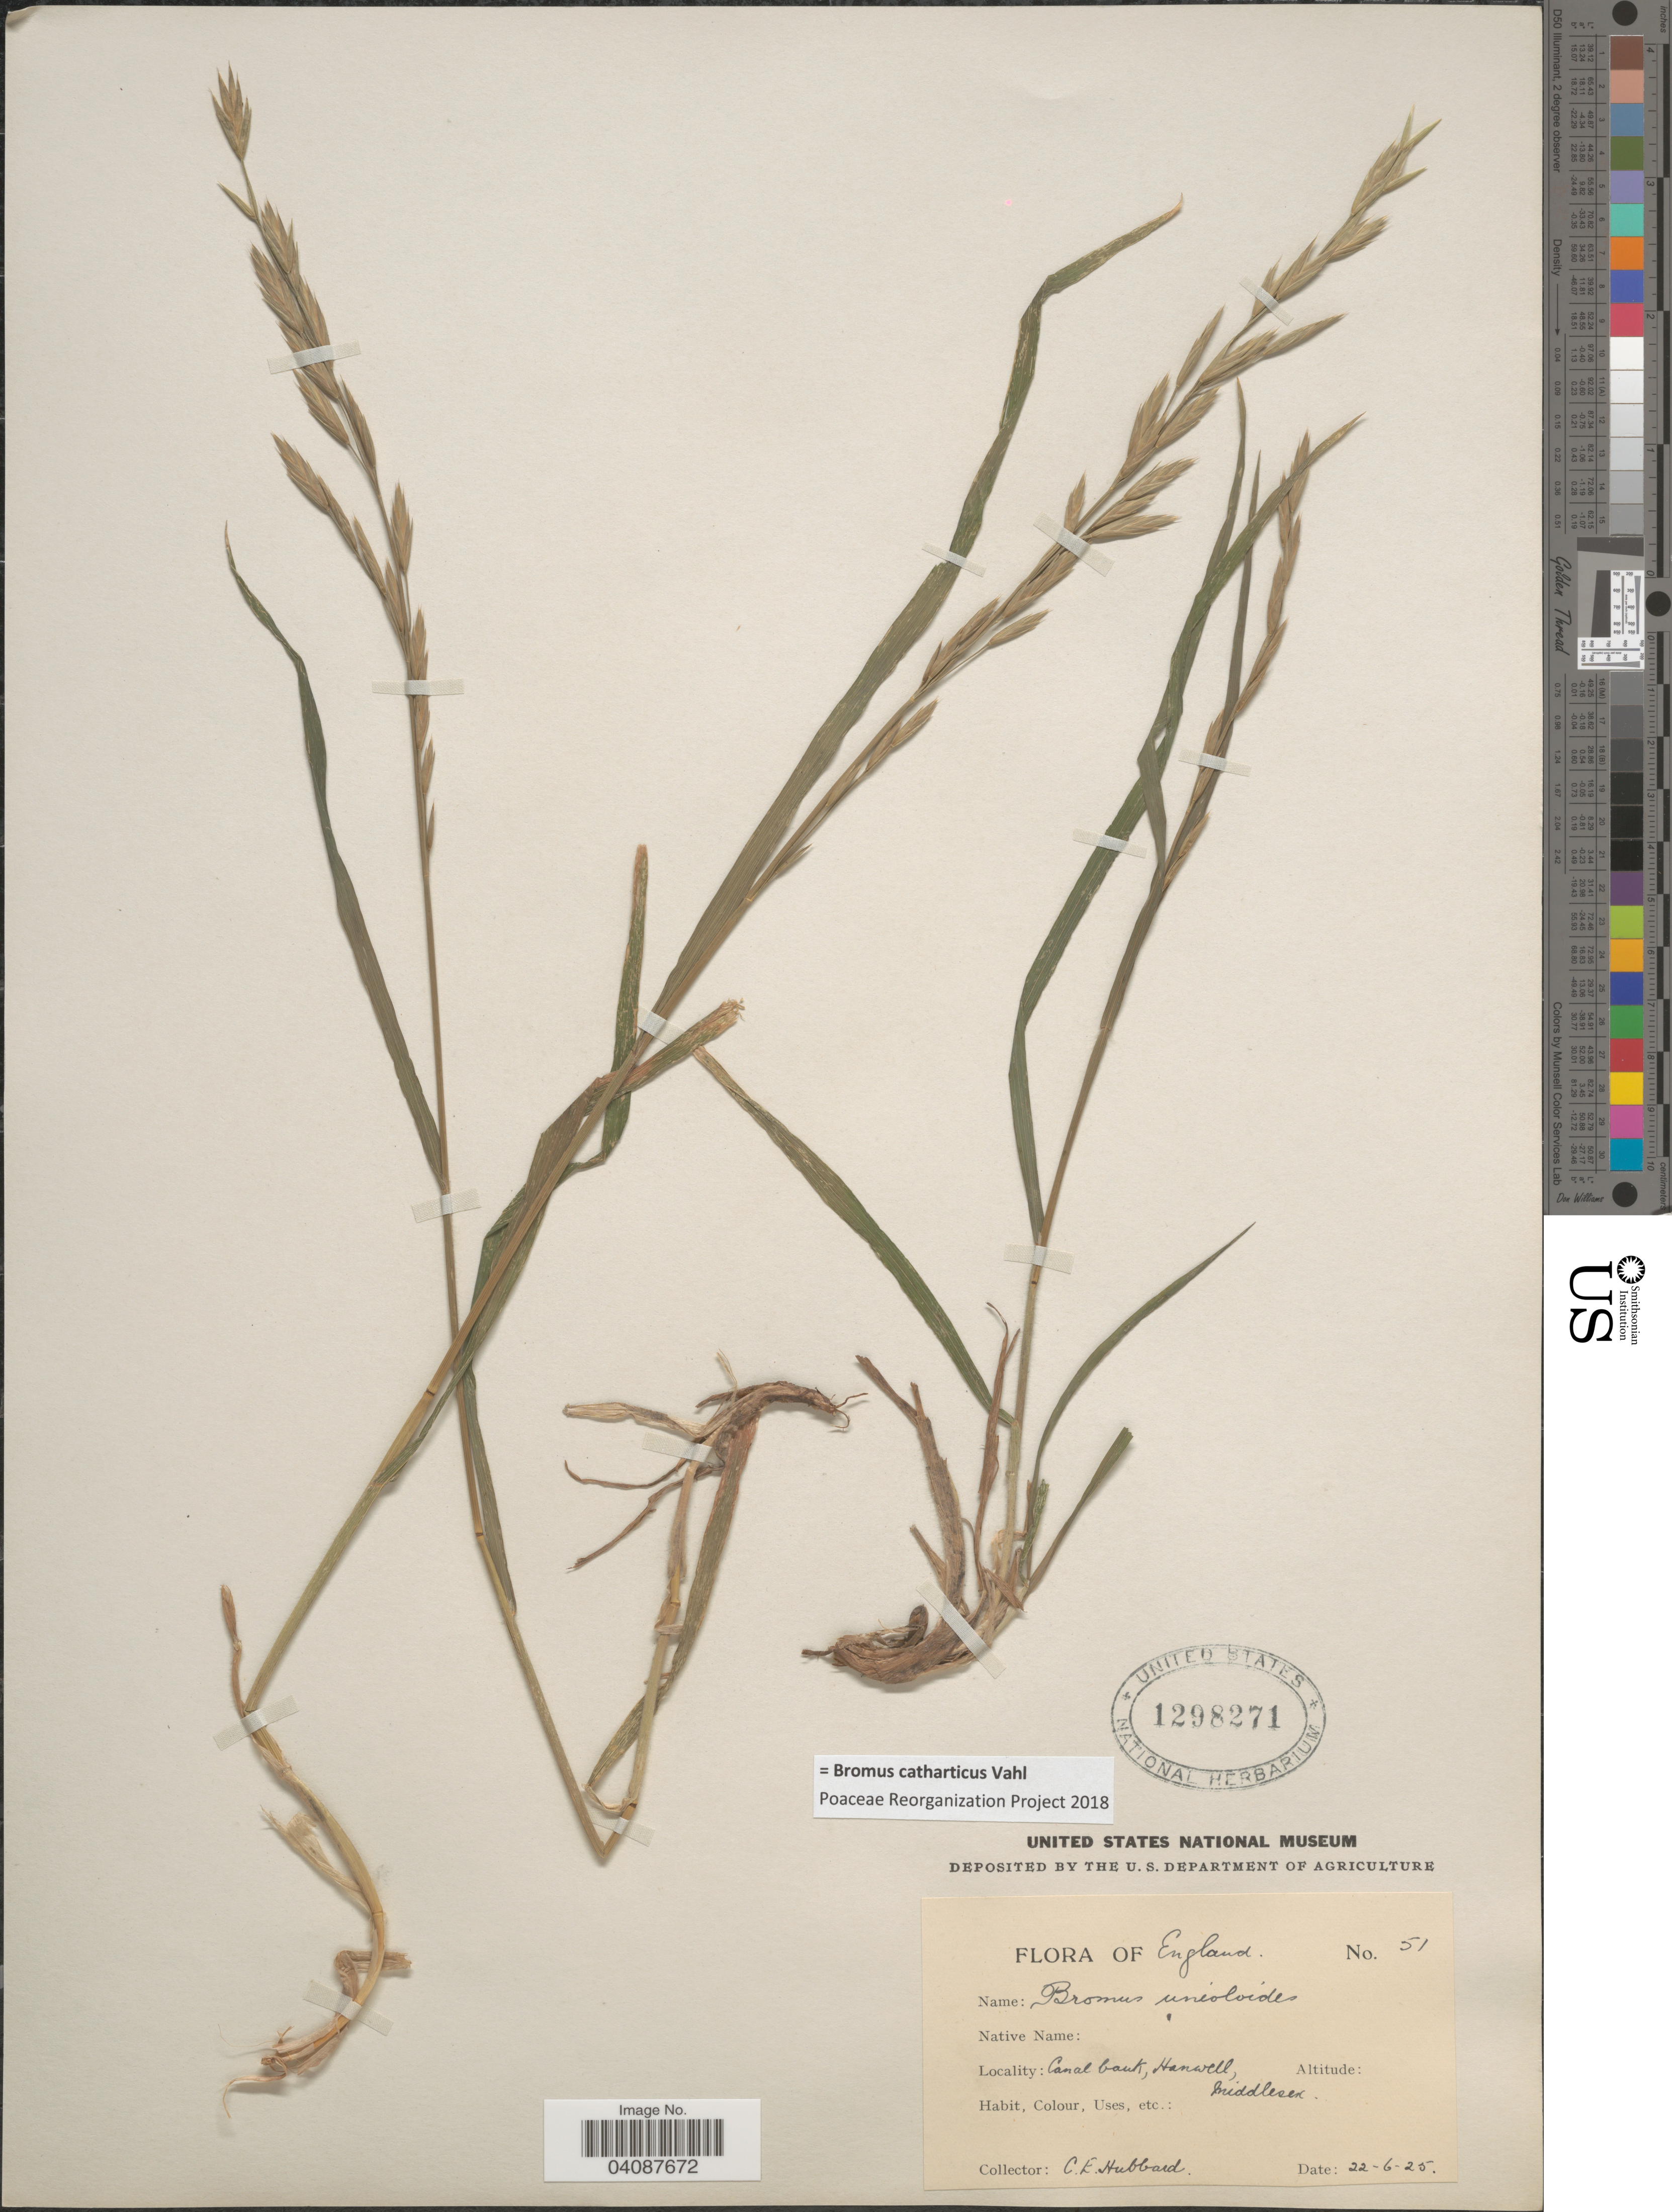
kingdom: Plantae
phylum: Tracheophyta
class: Liliopsida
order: Poales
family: Poaceae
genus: Bromus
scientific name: Bromus commutatus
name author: Schrad.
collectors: C. E. Hubbard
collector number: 51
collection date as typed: Transcribed d/m/y: 22/6/25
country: United Kingdom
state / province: England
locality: Canal bank, Hanwell, Middlesex.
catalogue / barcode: US 1298271